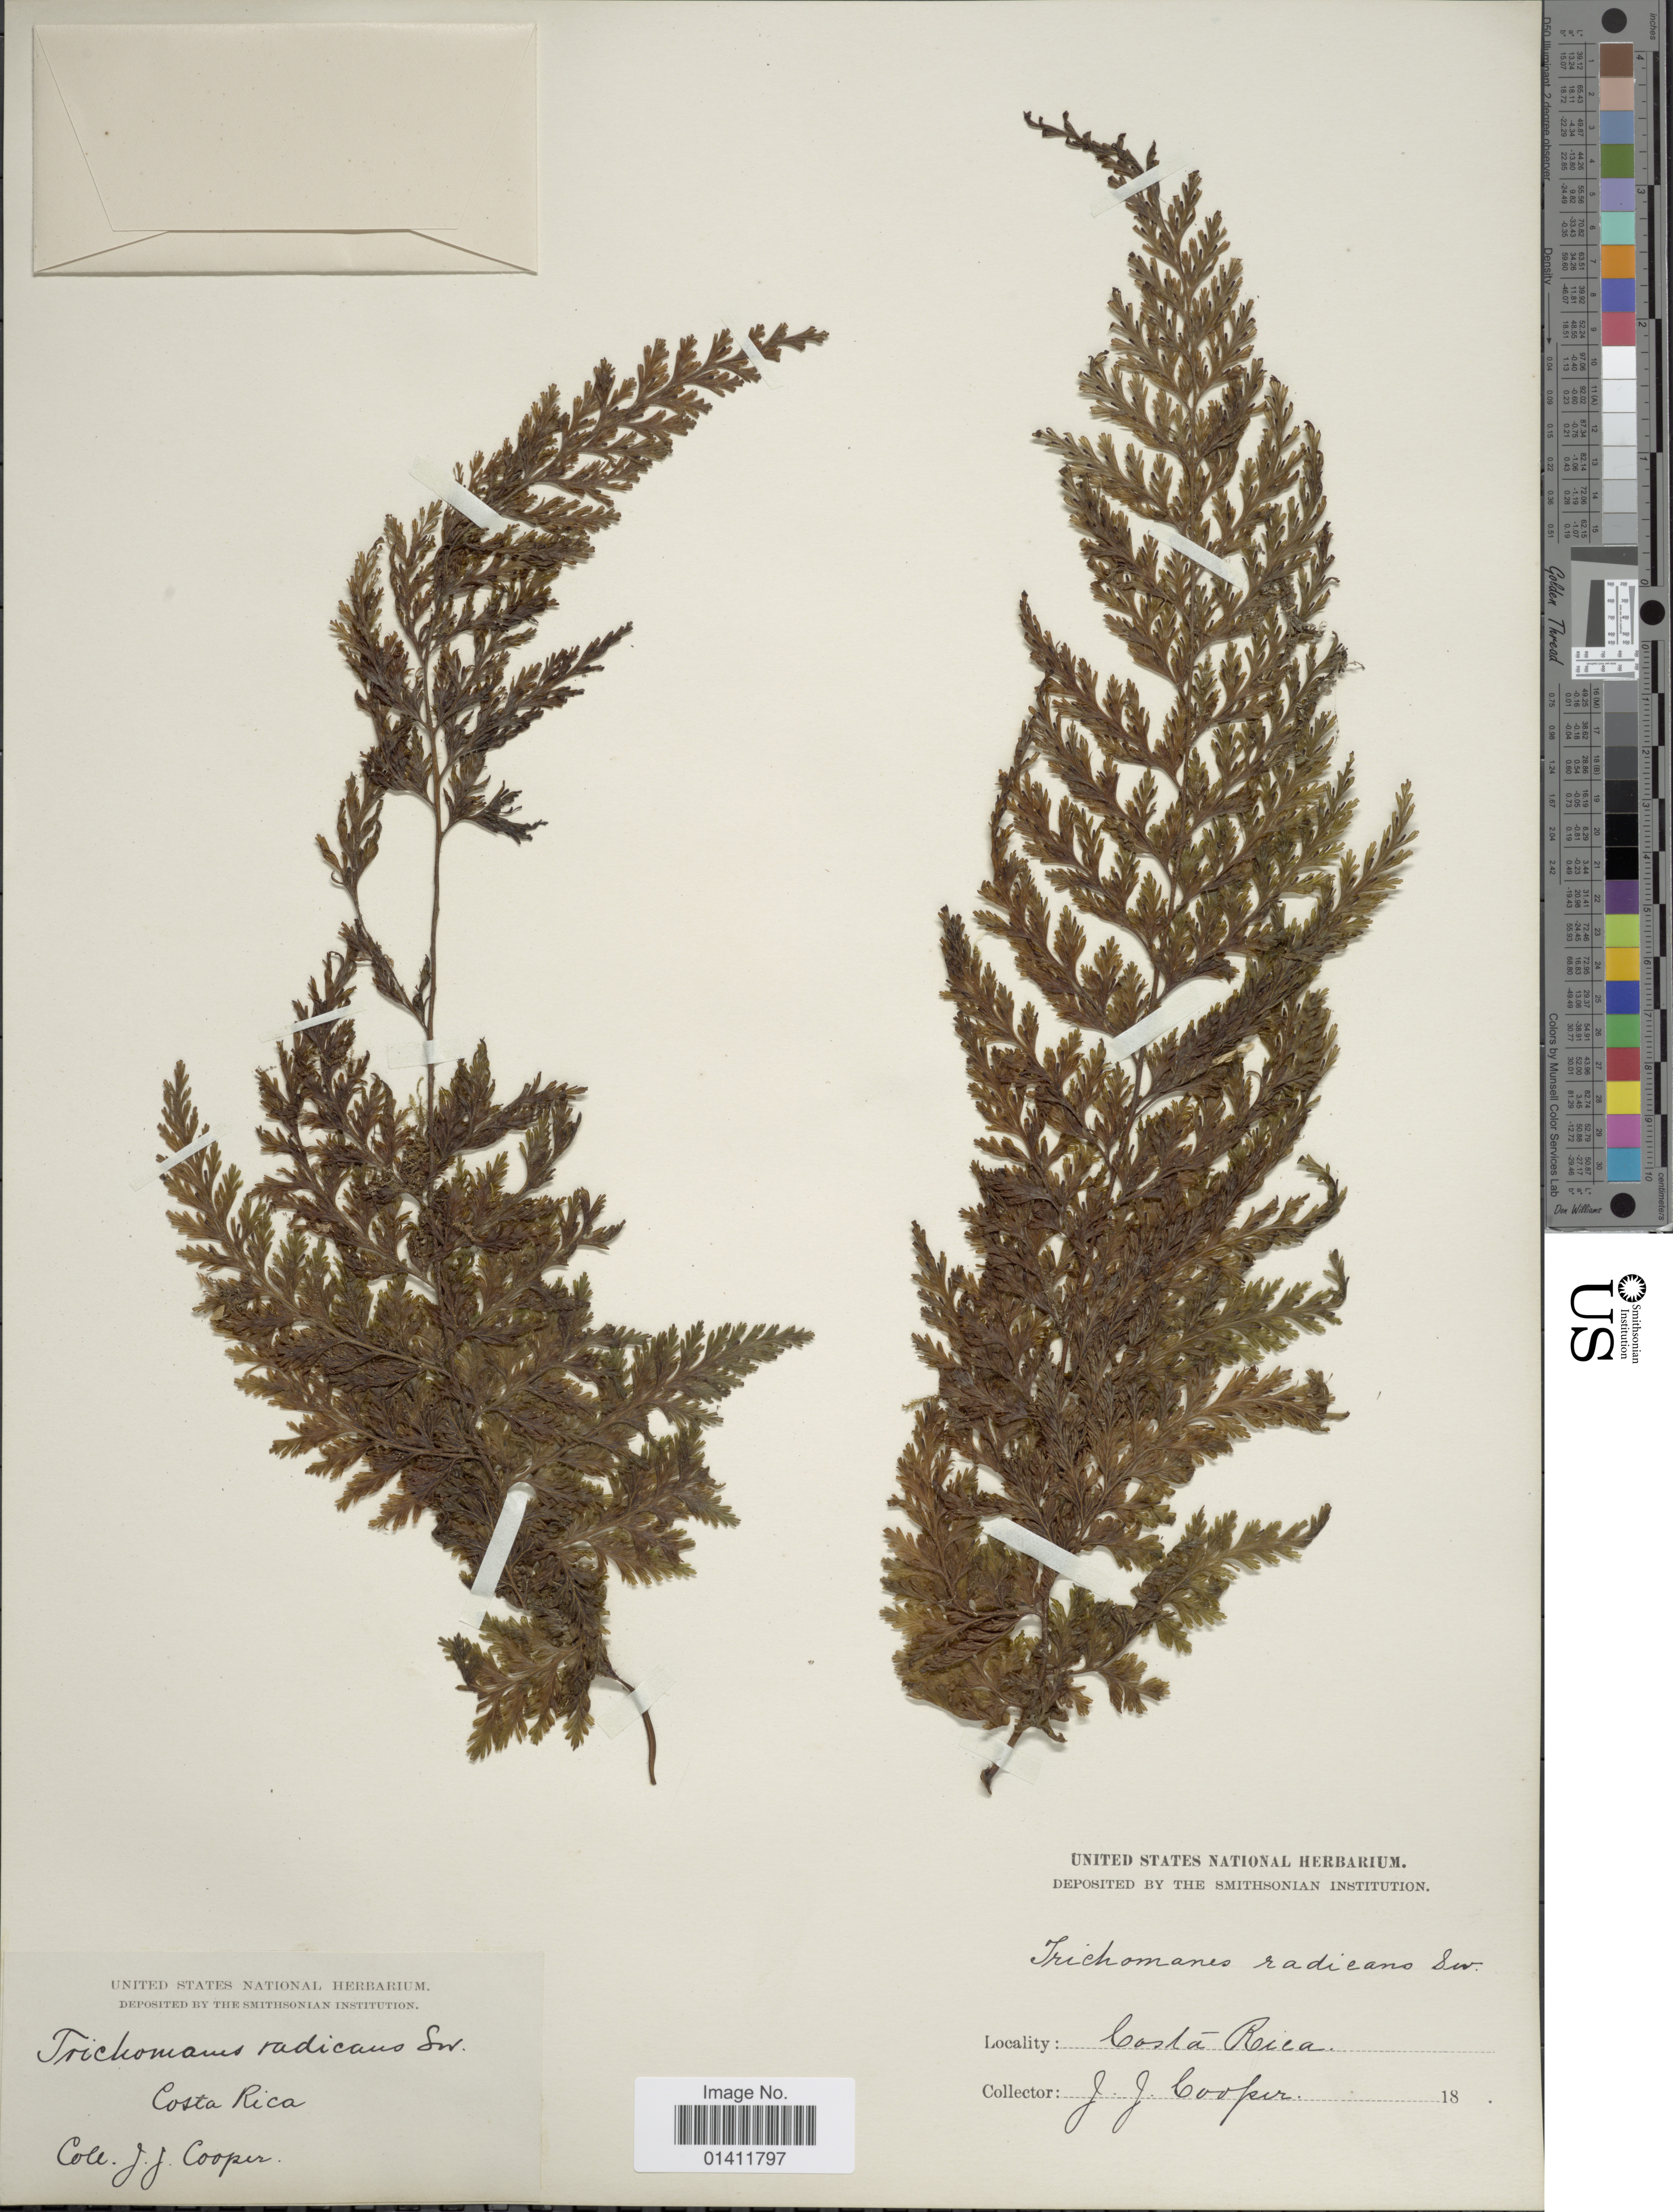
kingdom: Plantae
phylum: Tracheophyta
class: Polypodiopsida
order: Hymenophyllales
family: Hymenophyllaceae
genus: Vandenboschia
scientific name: Vandenboschia radicans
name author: (Sw.) Copel.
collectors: J. J. Cooper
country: Costa Rica